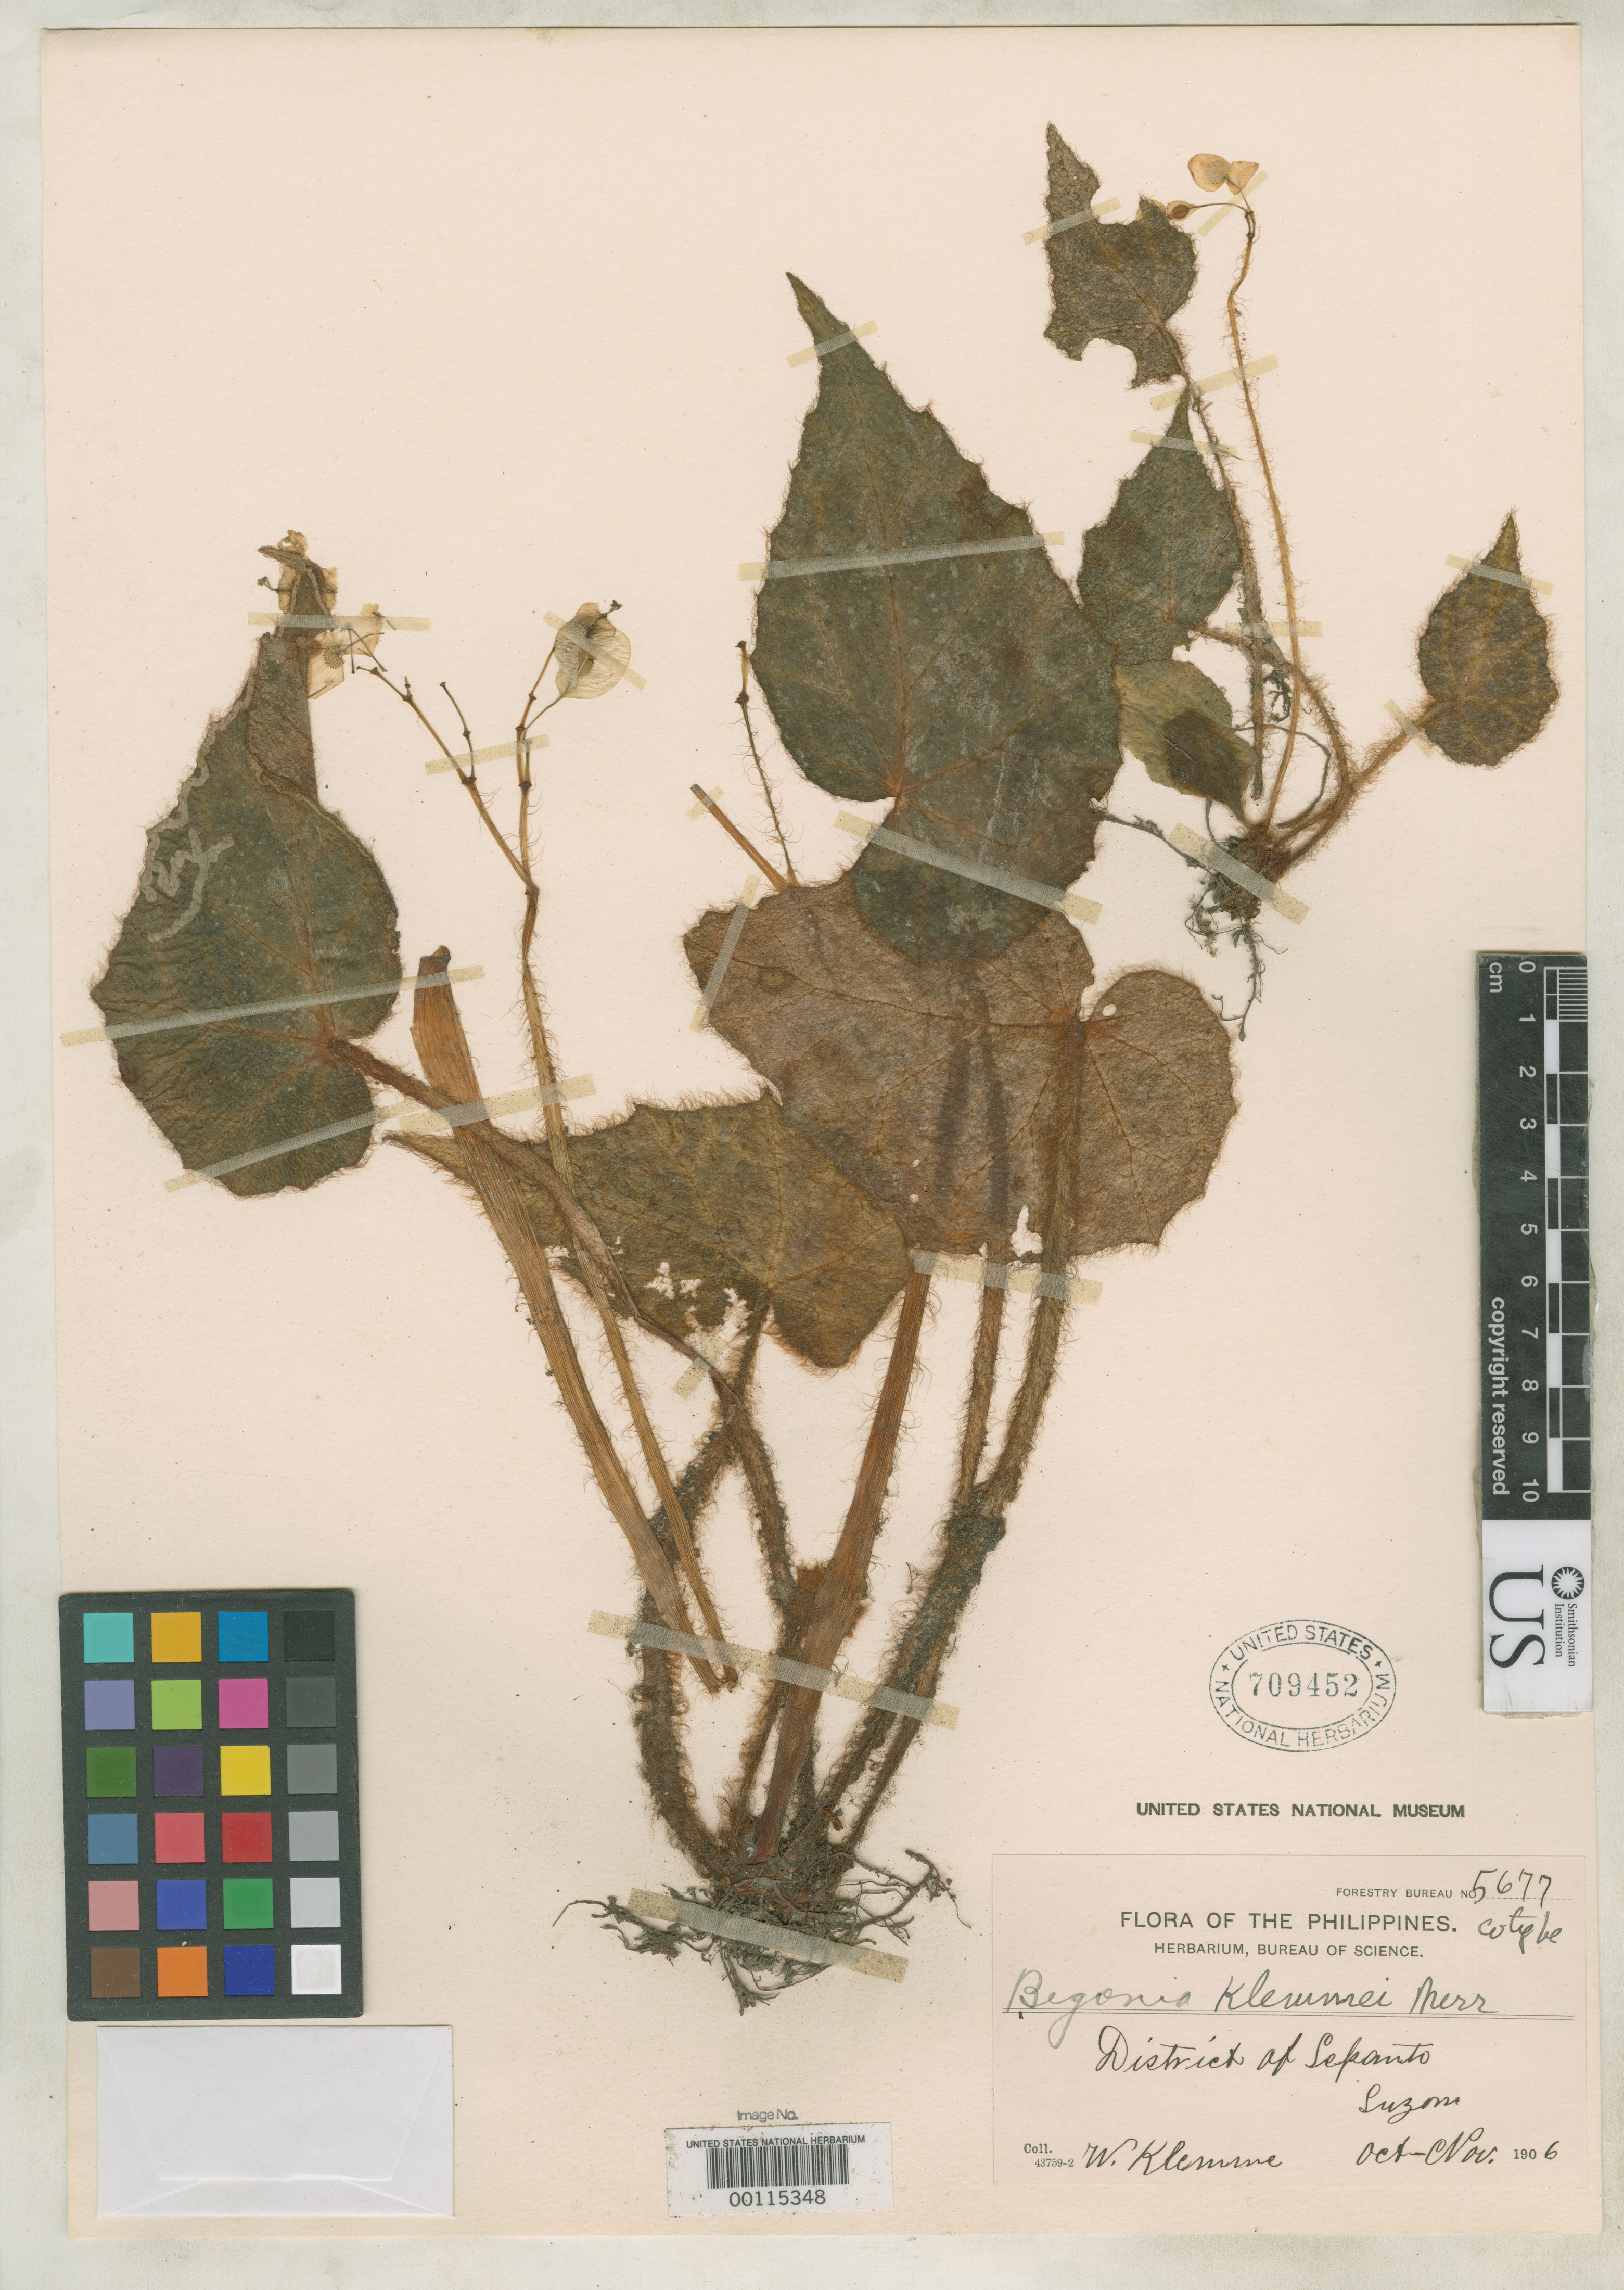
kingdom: Plantae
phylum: Tracheophyta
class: Magnoliopsida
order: Cucurbitales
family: Begoniaceae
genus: Begonia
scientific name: Begonia klemmei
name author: Merr.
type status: Isotype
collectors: W. Klemme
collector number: For. Bur. 5677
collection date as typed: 08 Nov 1906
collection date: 1906-11-08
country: Philippines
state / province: Cordillera (Administrative Region)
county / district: Mountain province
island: Luzon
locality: Sagada. Lepanto.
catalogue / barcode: US 709452